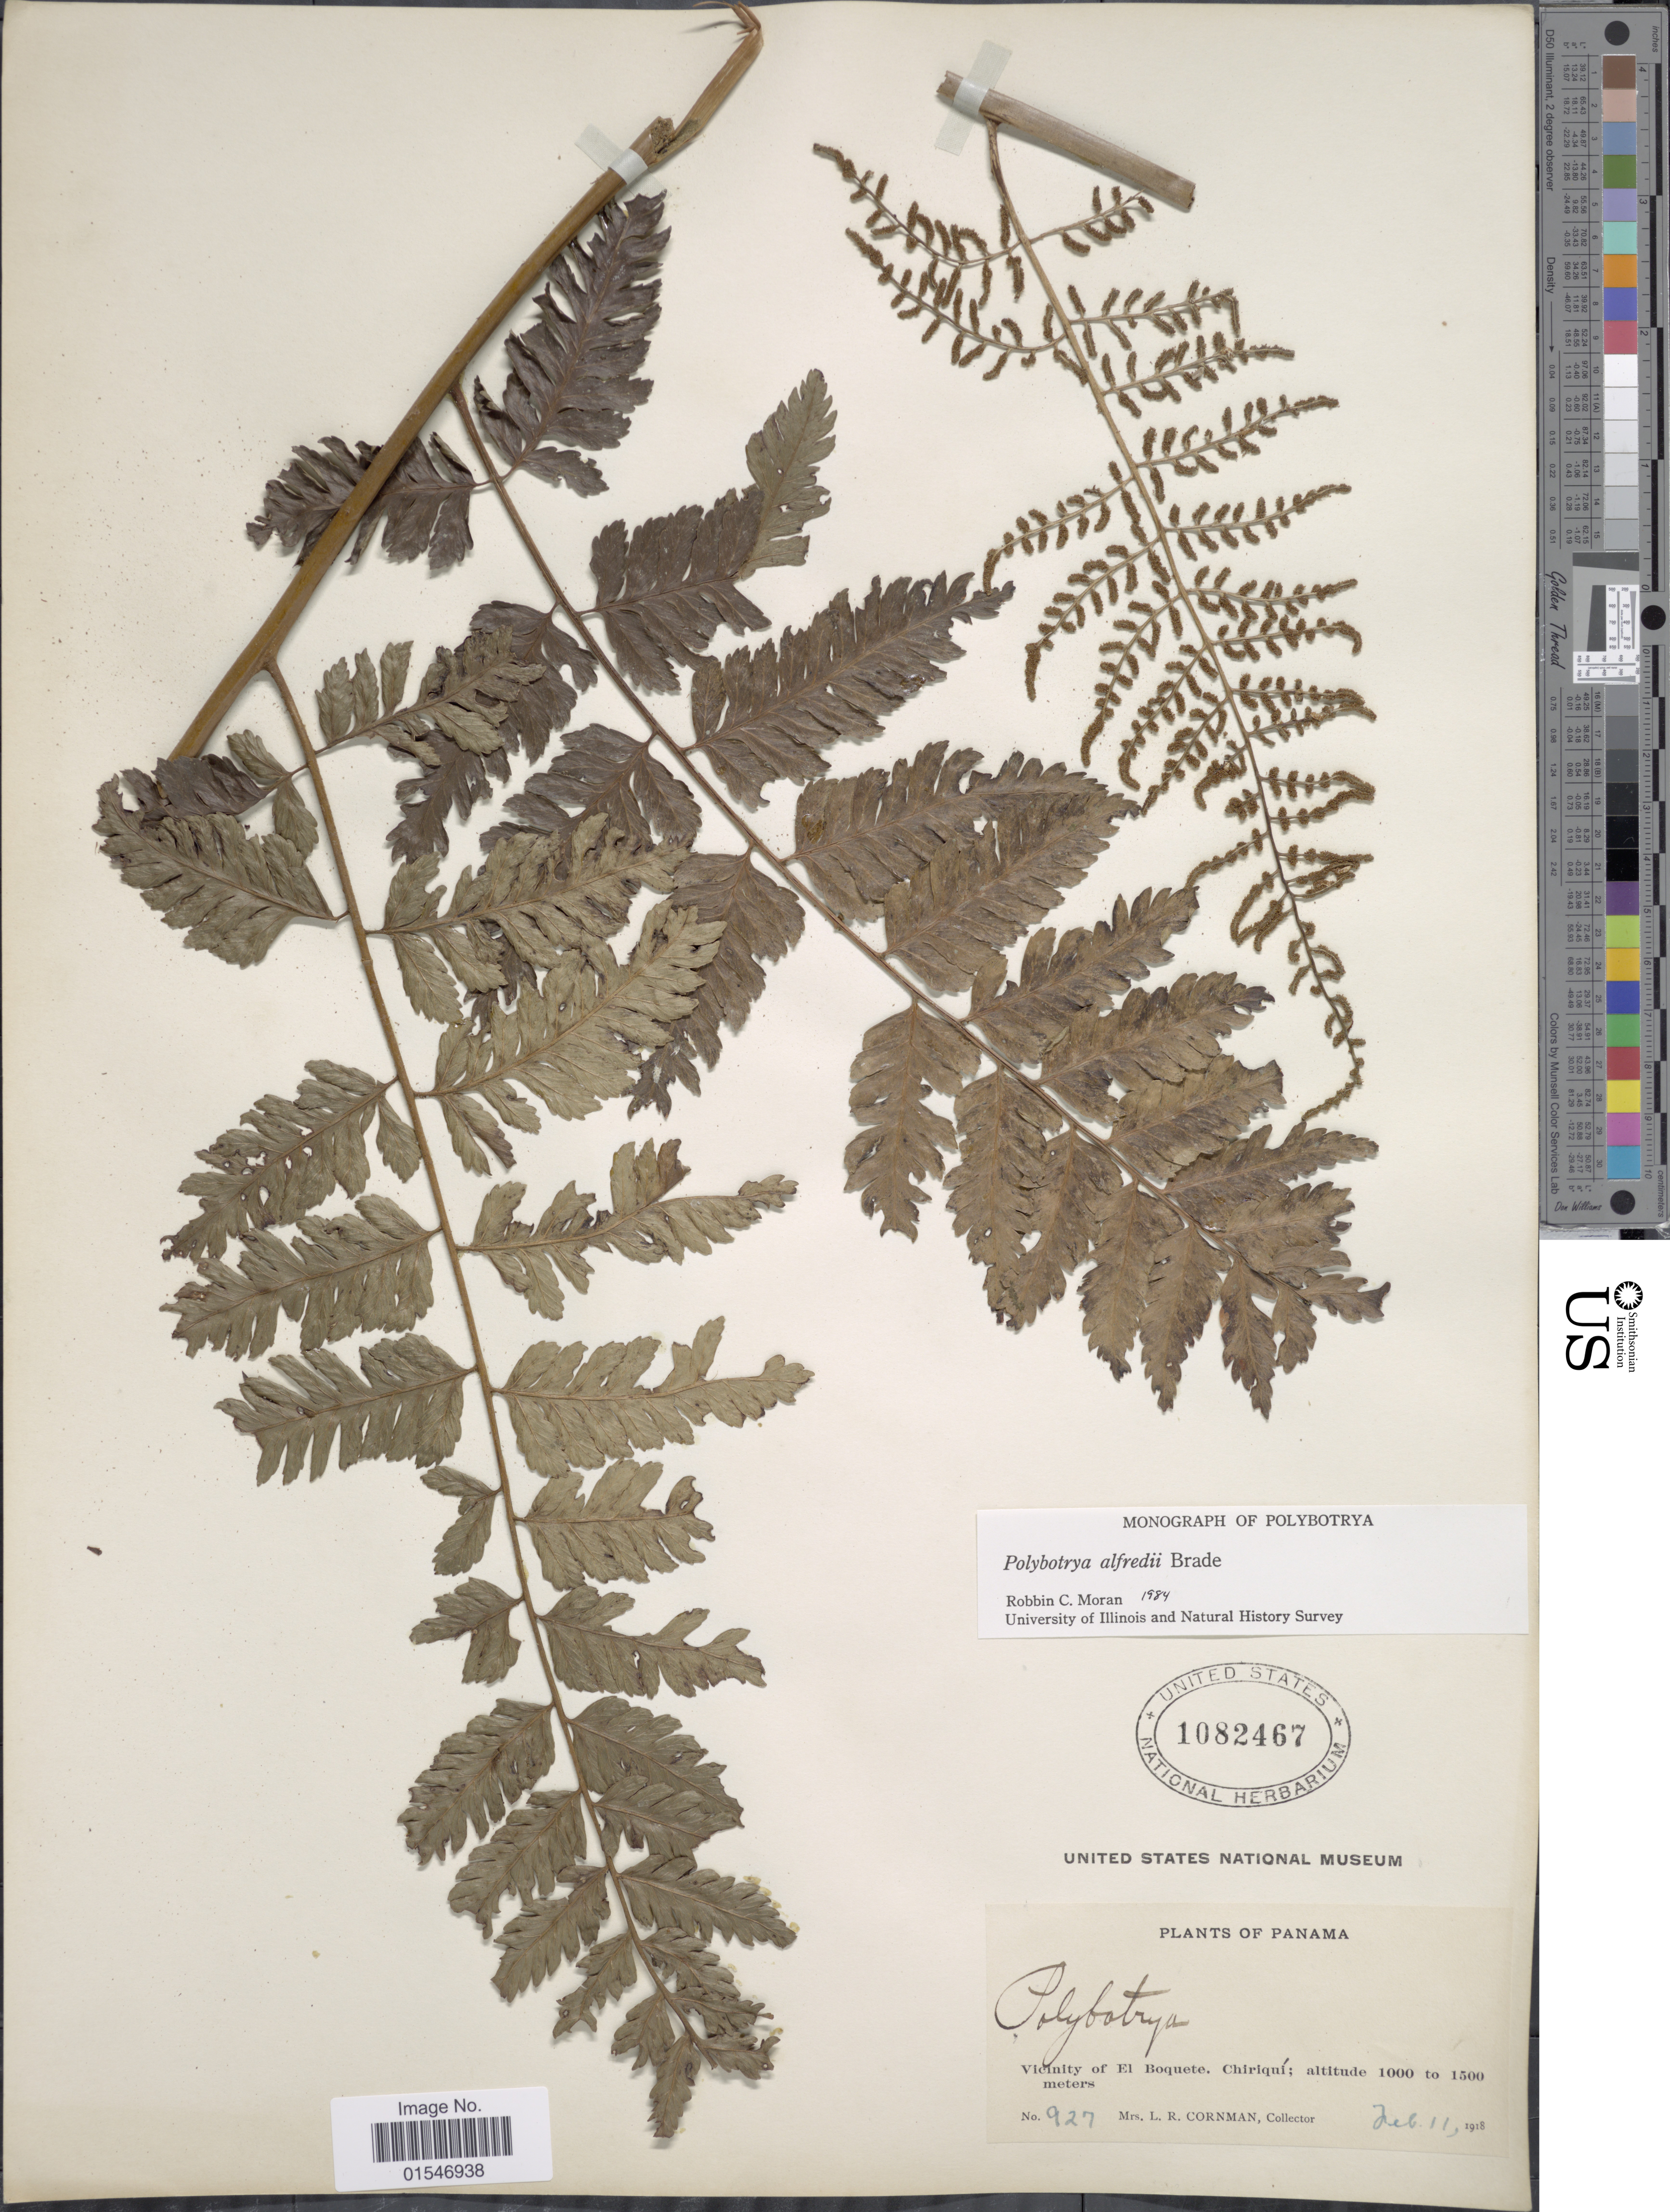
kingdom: Plantae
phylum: Tracheophyta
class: Polypodiopsida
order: Polypodiales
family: Dryopteridaceae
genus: Polybotrya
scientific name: Polybotrya alfredii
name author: Brade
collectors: L. Cornman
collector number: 927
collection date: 1918-02-11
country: Panama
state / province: Chiriqui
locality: Panama, Vicinity of El Boquete, Chiriqui.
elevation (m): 1000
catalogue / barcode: US 1082467